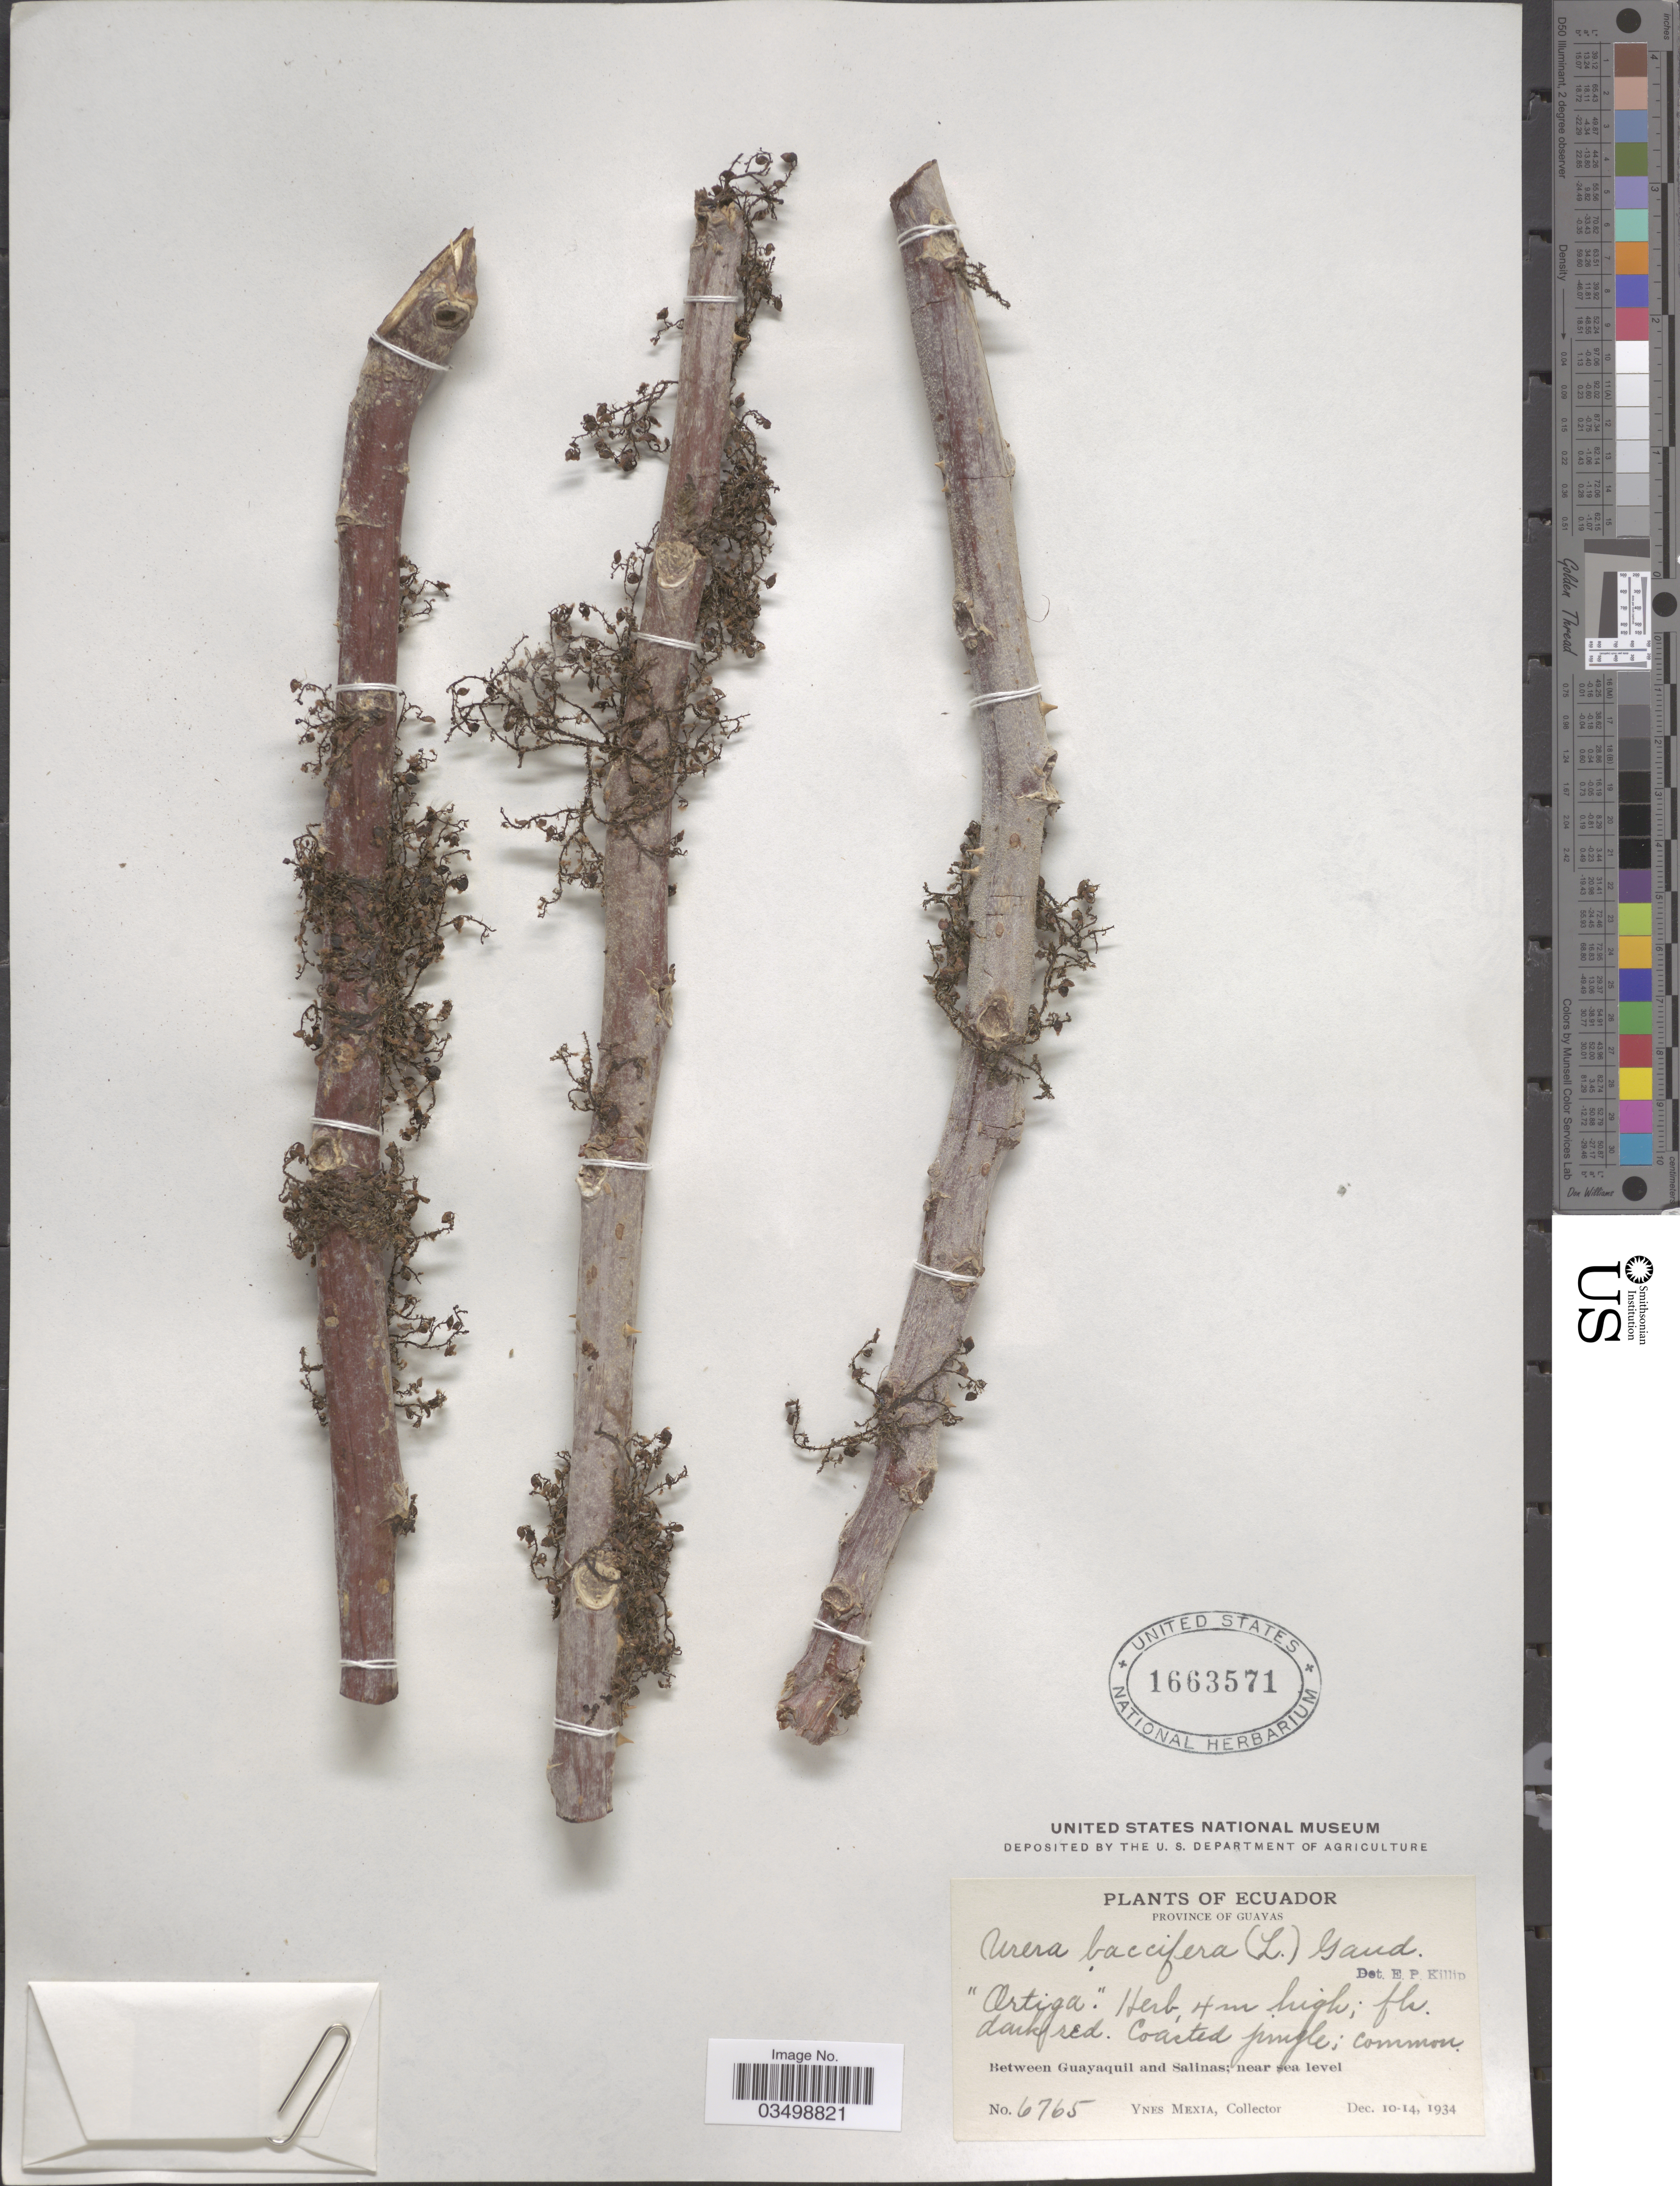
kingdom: Plantae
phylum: Tracheophyta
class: Magnoliopsida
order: Rosales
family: Urticaceae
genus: Urera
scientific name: Urera baccifera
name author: (L.) Gaudich. ex Wedd.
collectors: Y. Mexia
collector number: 6765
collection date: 1934-12-10/1934-12-14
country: Ecuador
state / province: Guayas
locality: Between Guayaquil and Salinas.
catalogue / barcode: US 1663571